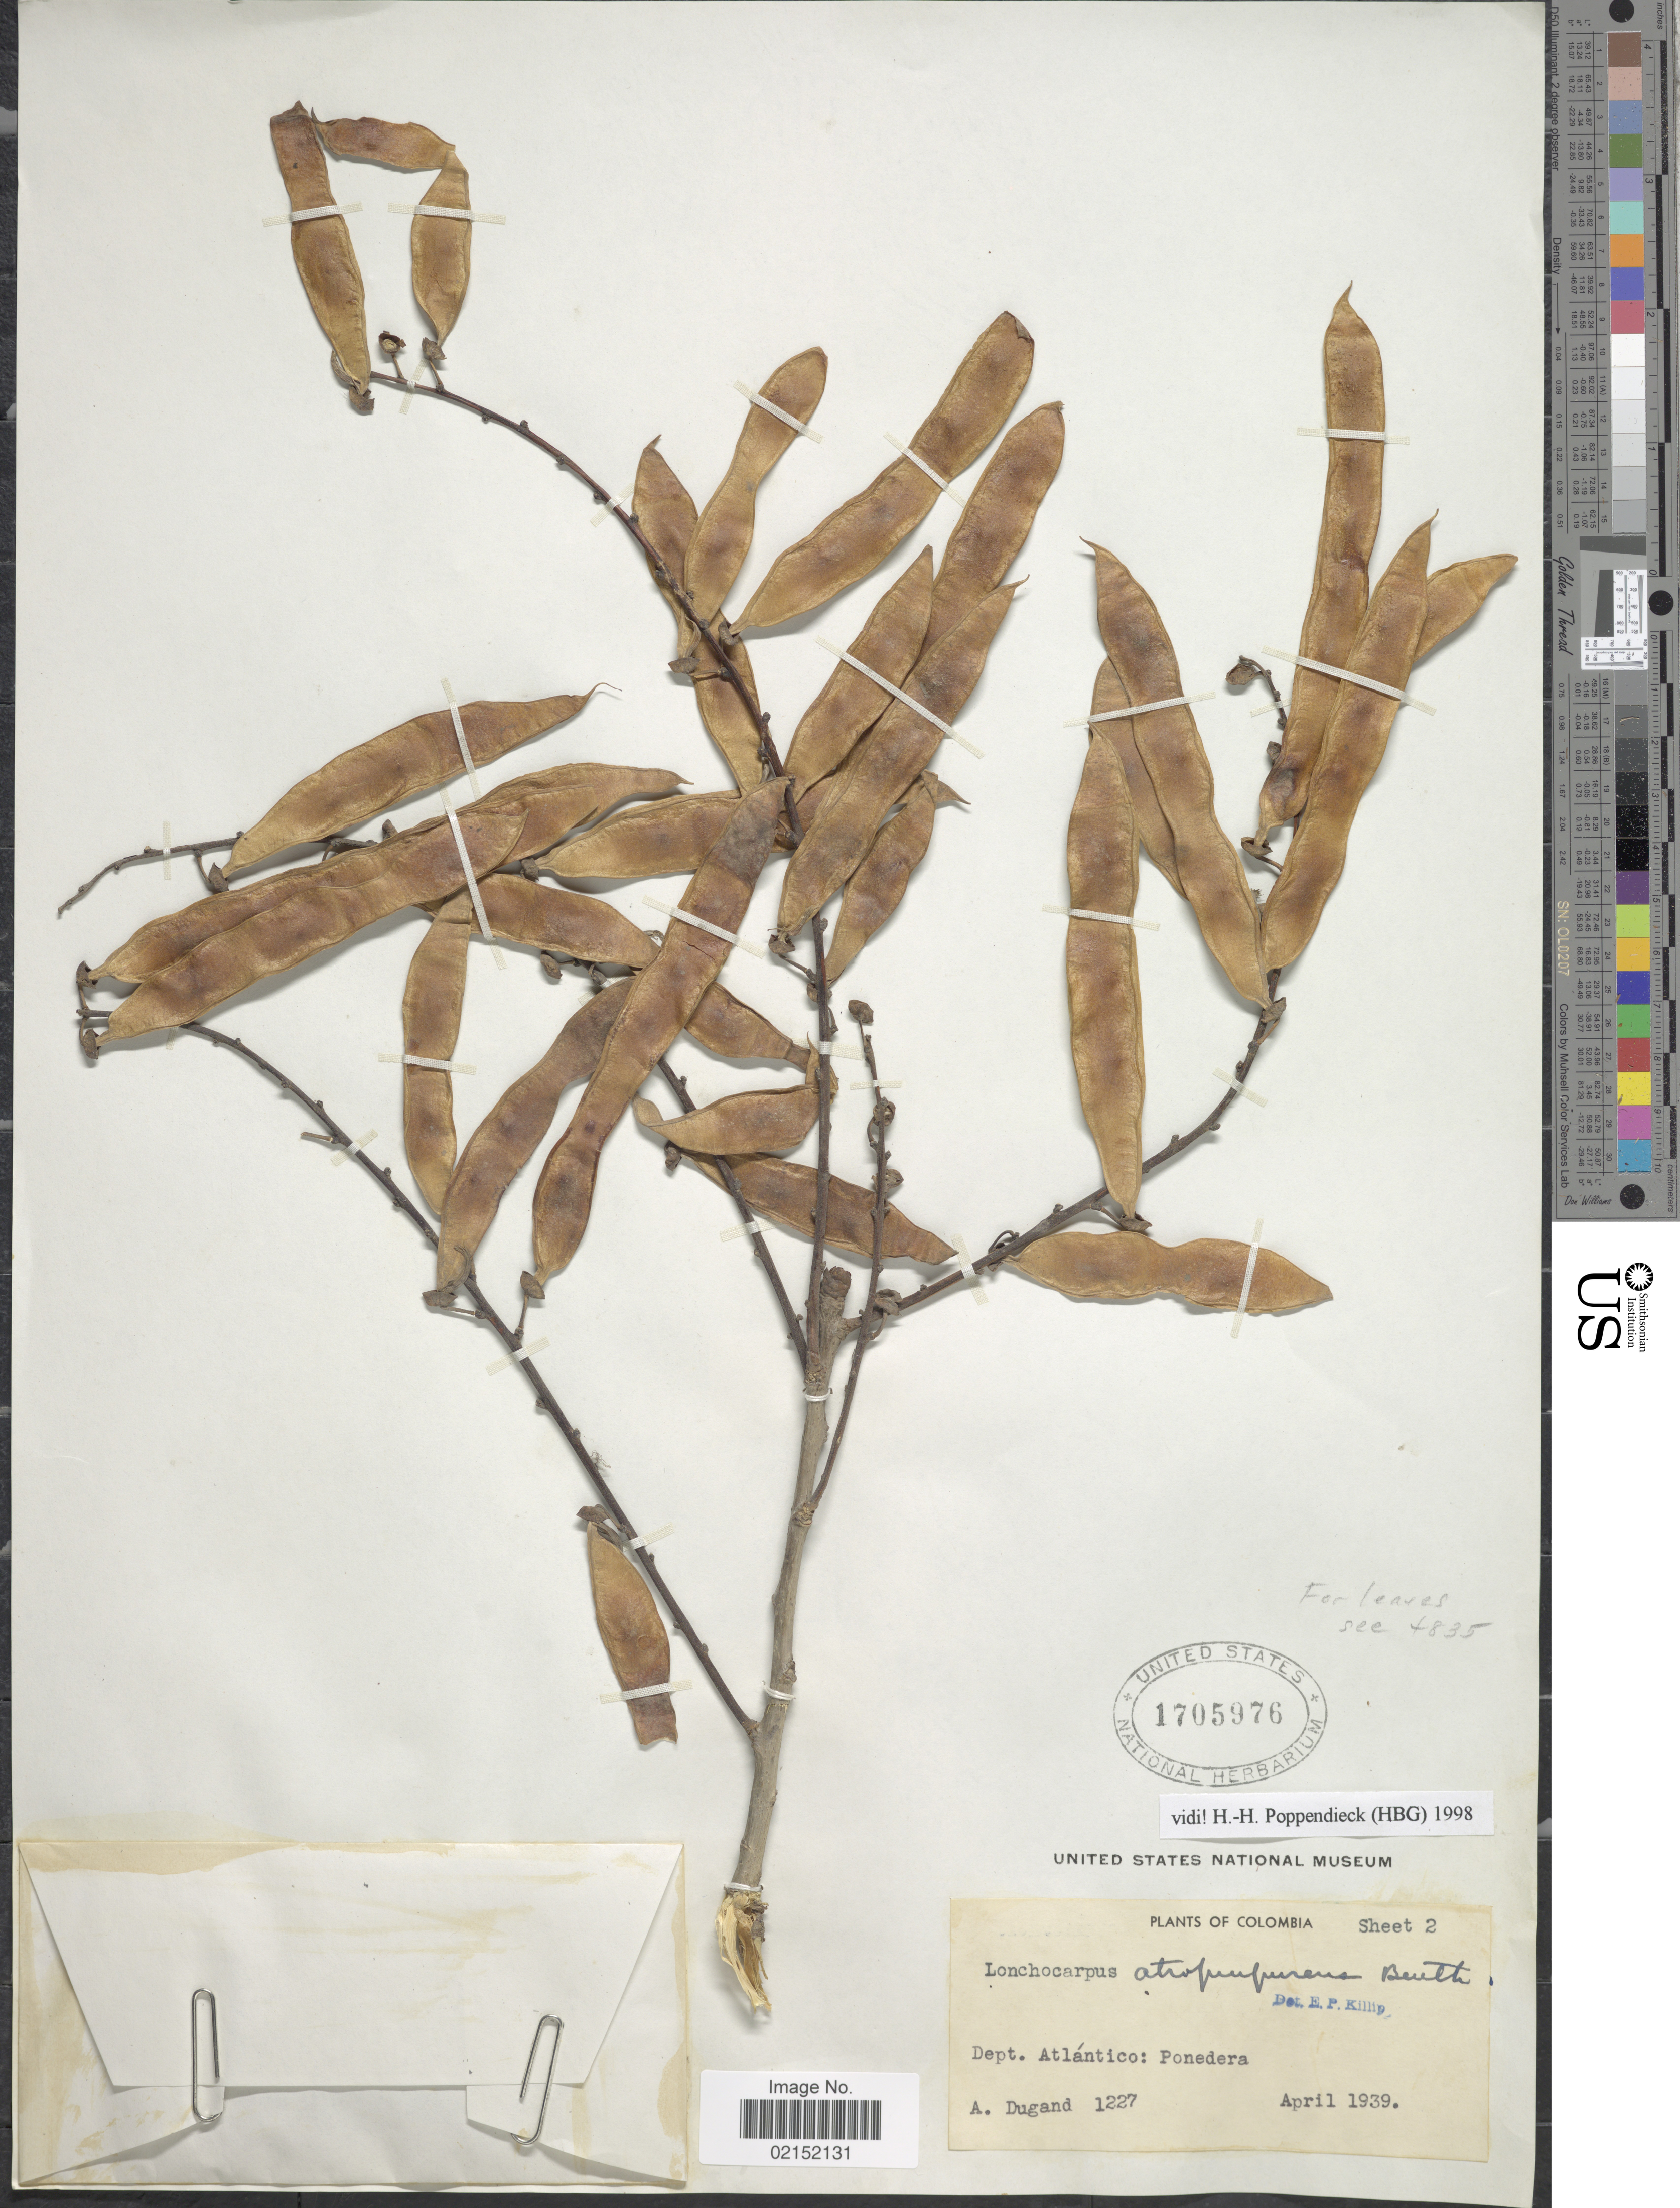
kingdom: Plantae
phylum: Tracheophyta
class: Magnoliopsida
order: Fabales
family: Fabaceae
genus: Lonchocarpus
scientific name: Lonchocarpus atropurpureus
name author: Benth.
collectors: A. Dugand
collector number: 1227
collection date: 1939-04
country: Colombia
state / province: Atlántico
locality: Dept. Atlantico: Ponedera.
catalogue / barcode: US 1705976